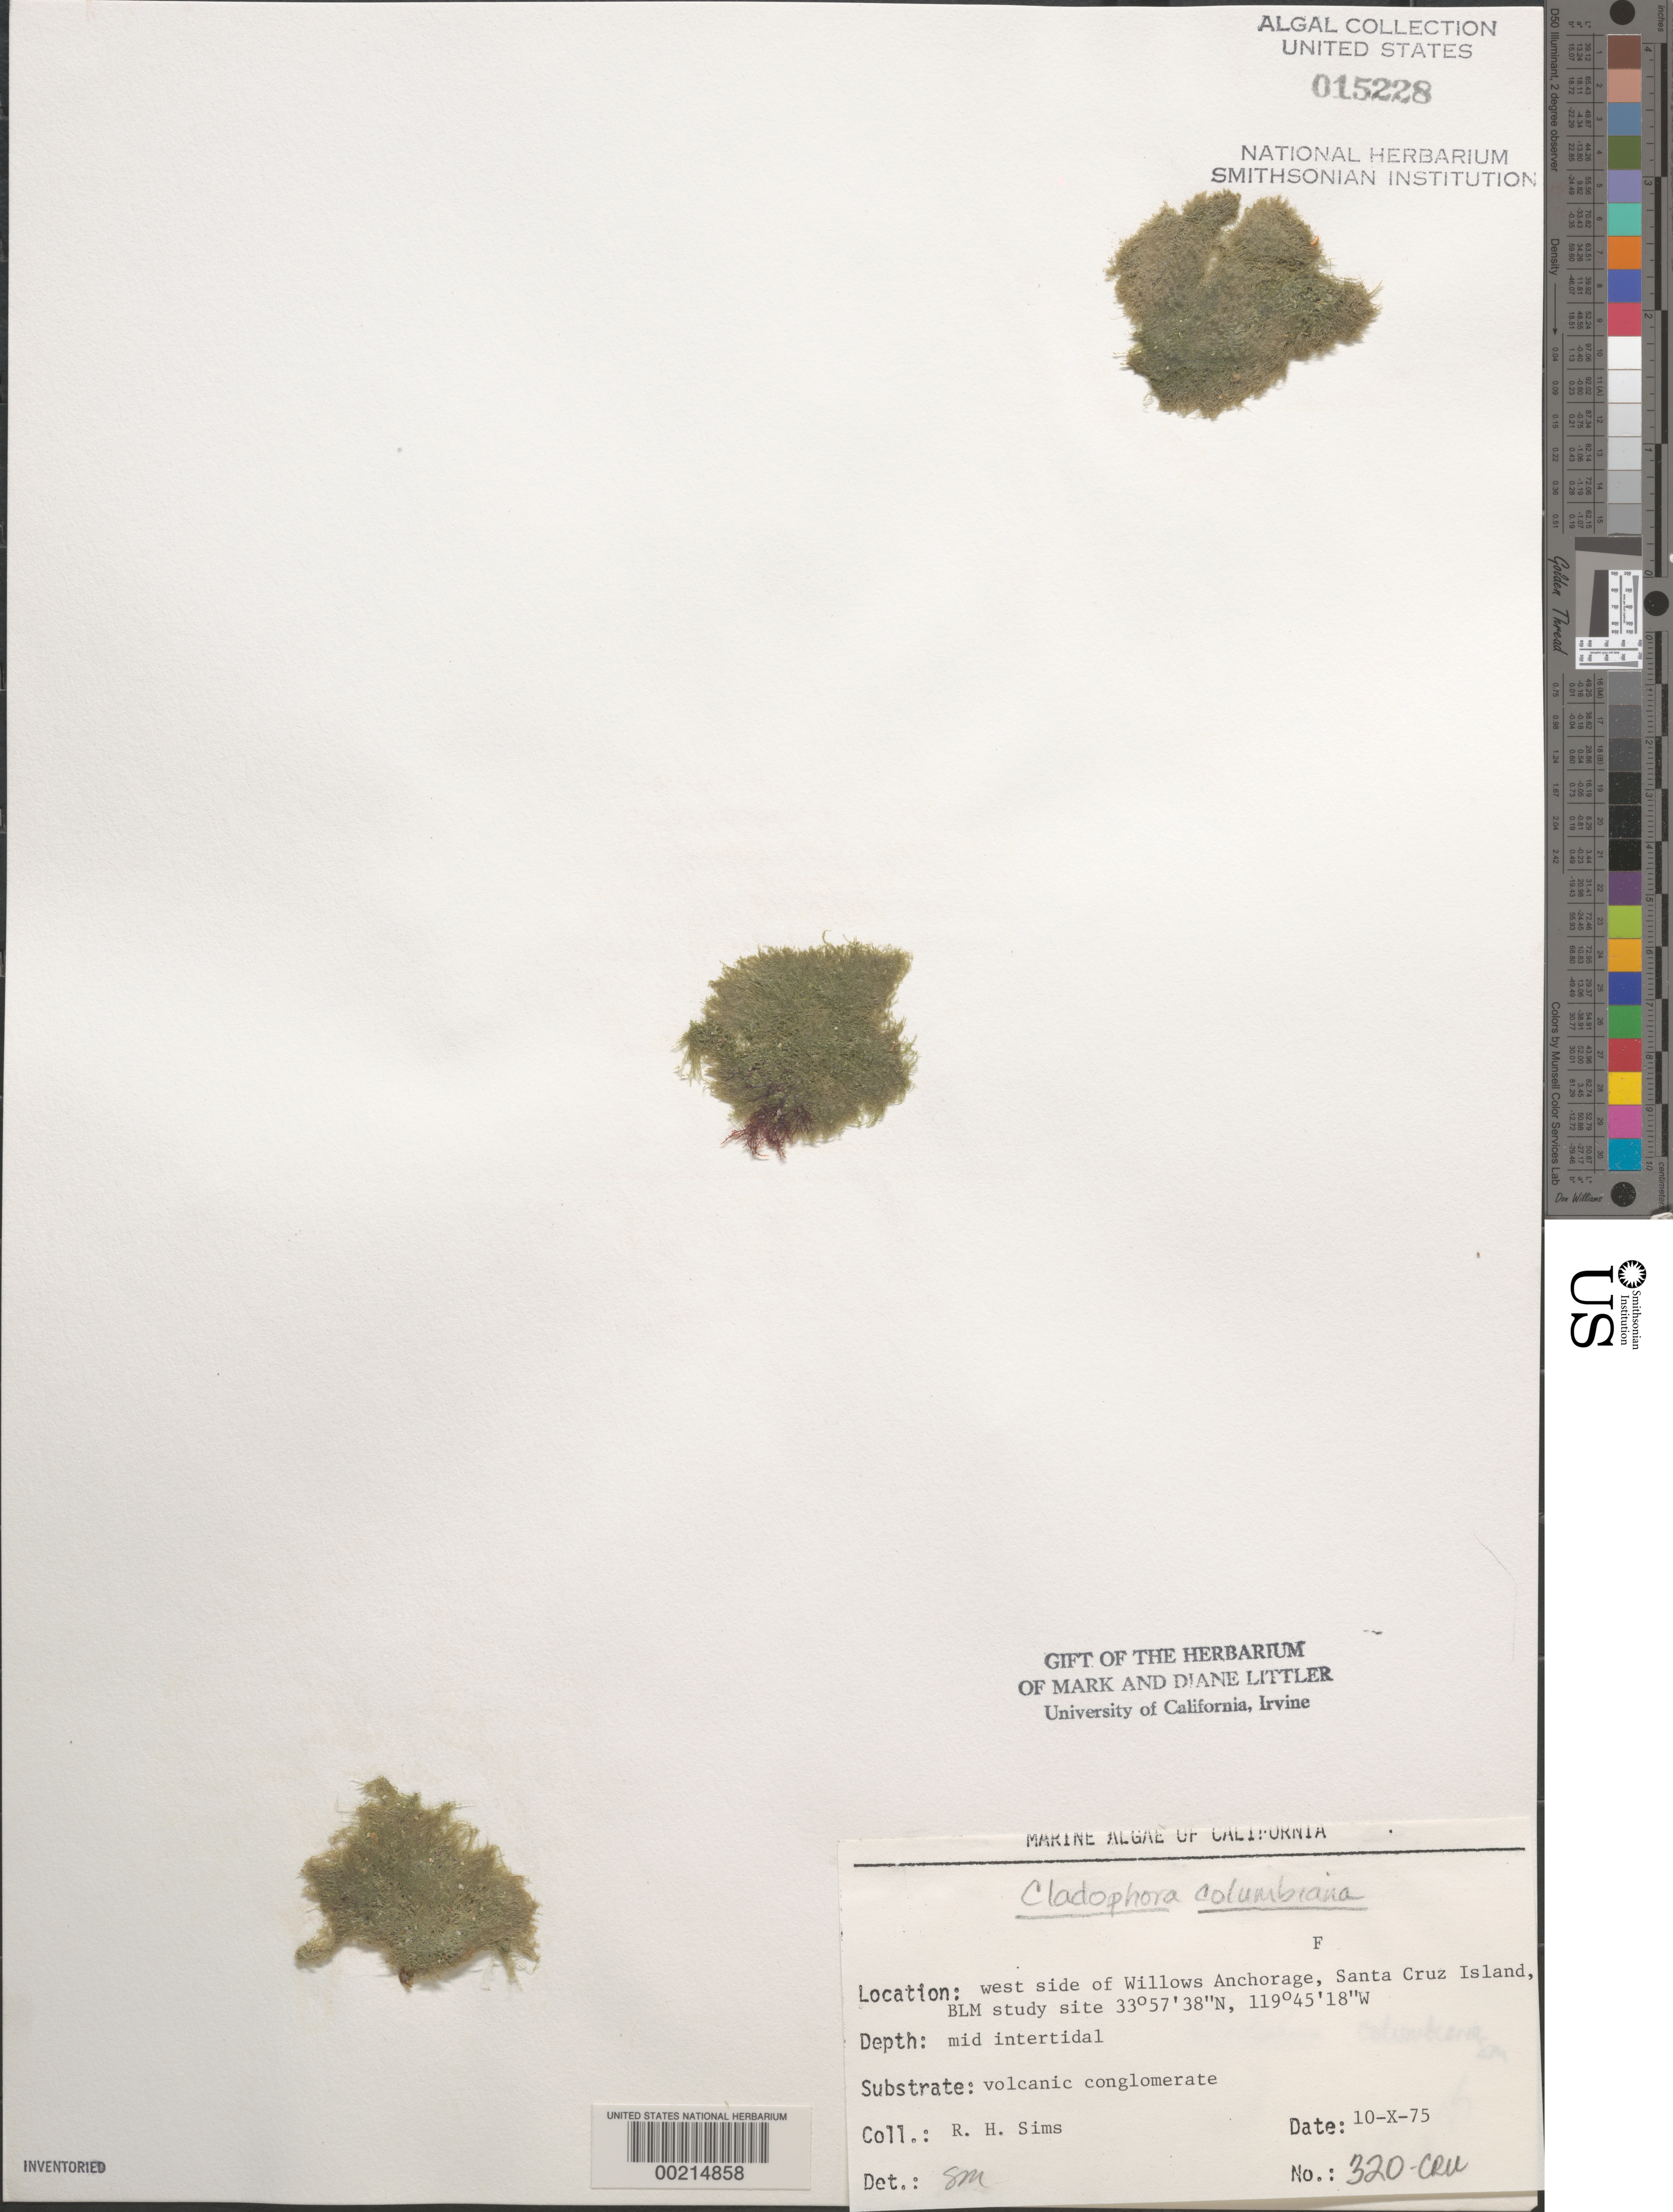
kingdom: Plantae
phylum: Chlorophyta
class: Ulvophyceae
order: Cladophorales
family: Cladophoraceae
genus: Cladophora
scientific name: Cladophora columbiana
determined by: Murray, S. N.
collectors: R. H. Sims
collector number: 320-cru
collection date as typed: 10 Oct 1975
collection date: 1975-10-10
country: United States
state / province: California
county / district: Santa Barbara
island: Santa Cruz Island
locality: Willows Anchorage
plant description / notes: BLM-SOCALBIGHT Rocky Intertidal Survey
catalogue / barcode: US 15228